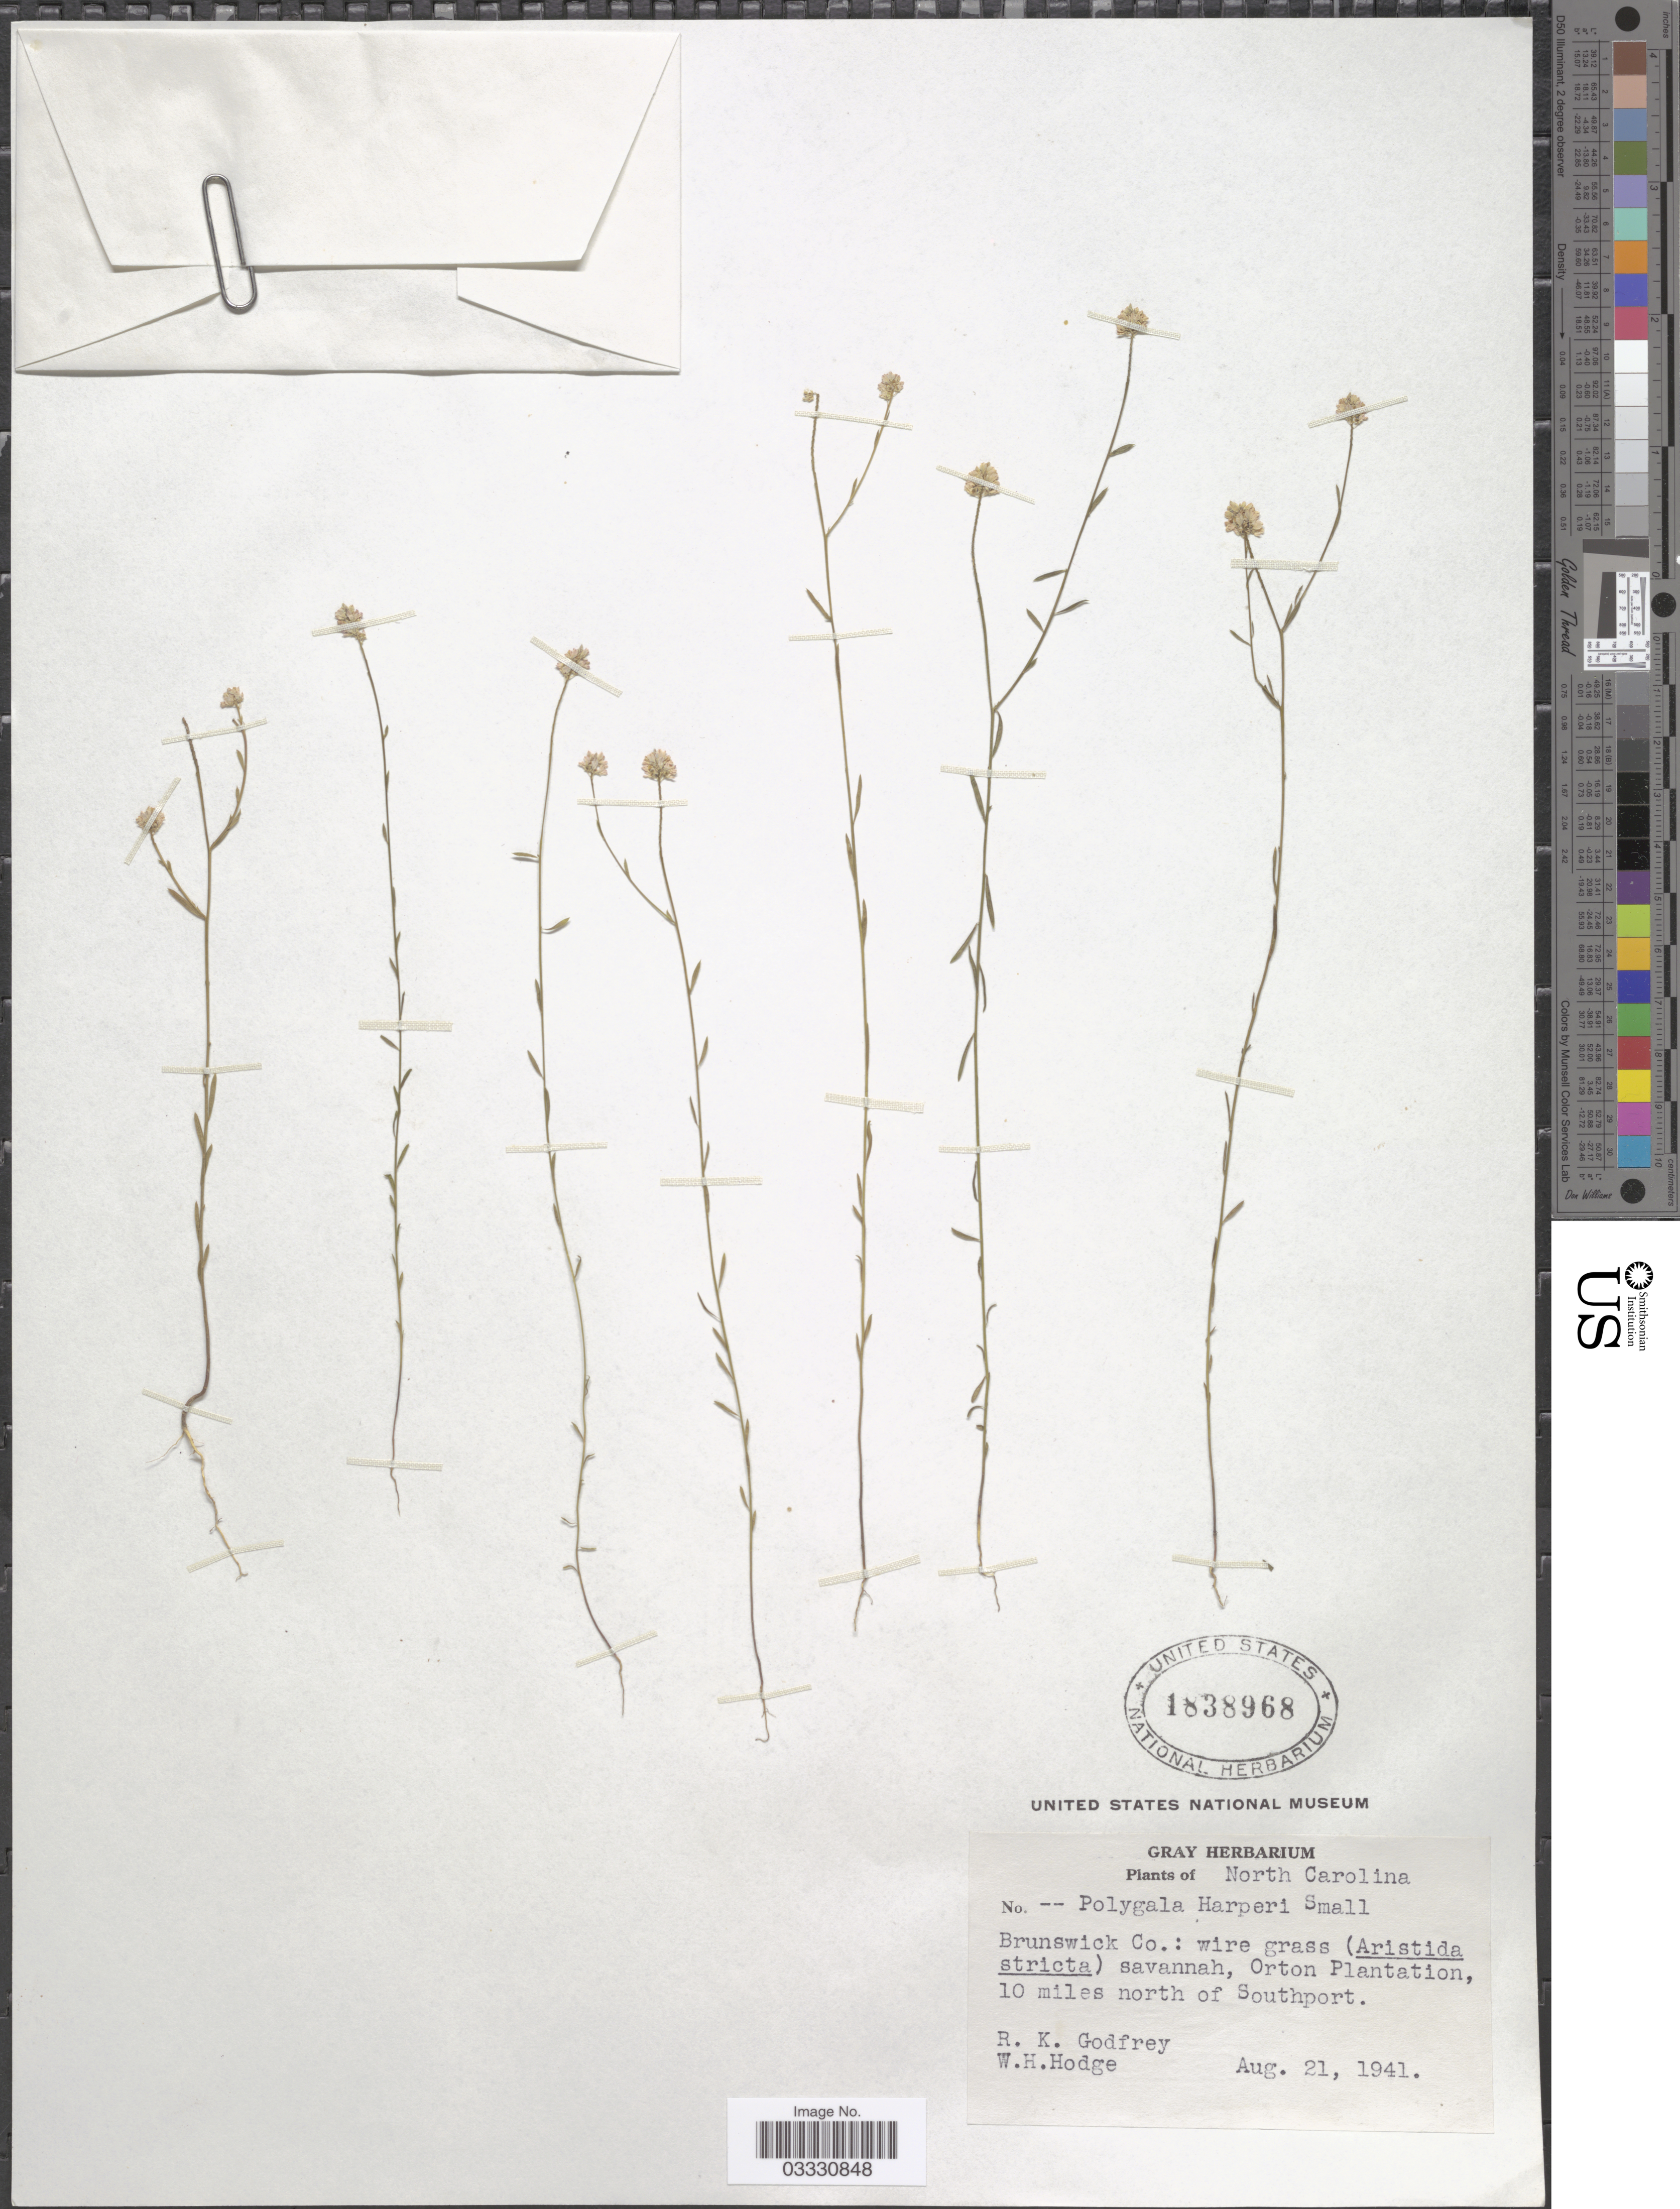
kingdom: Plantae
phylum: Tracheophyta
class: Magnoliopsida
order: Fabales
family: Polygalaceae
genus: Polygala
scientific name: Polygala harperi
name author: Small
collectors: R. K. Godfrey & W. Hodge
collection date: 1941-08-21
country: United States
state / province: North Carolina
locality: Brunswick Co.: Orton Plantation, 10 miles north of Southport.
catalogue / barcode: US 1838968